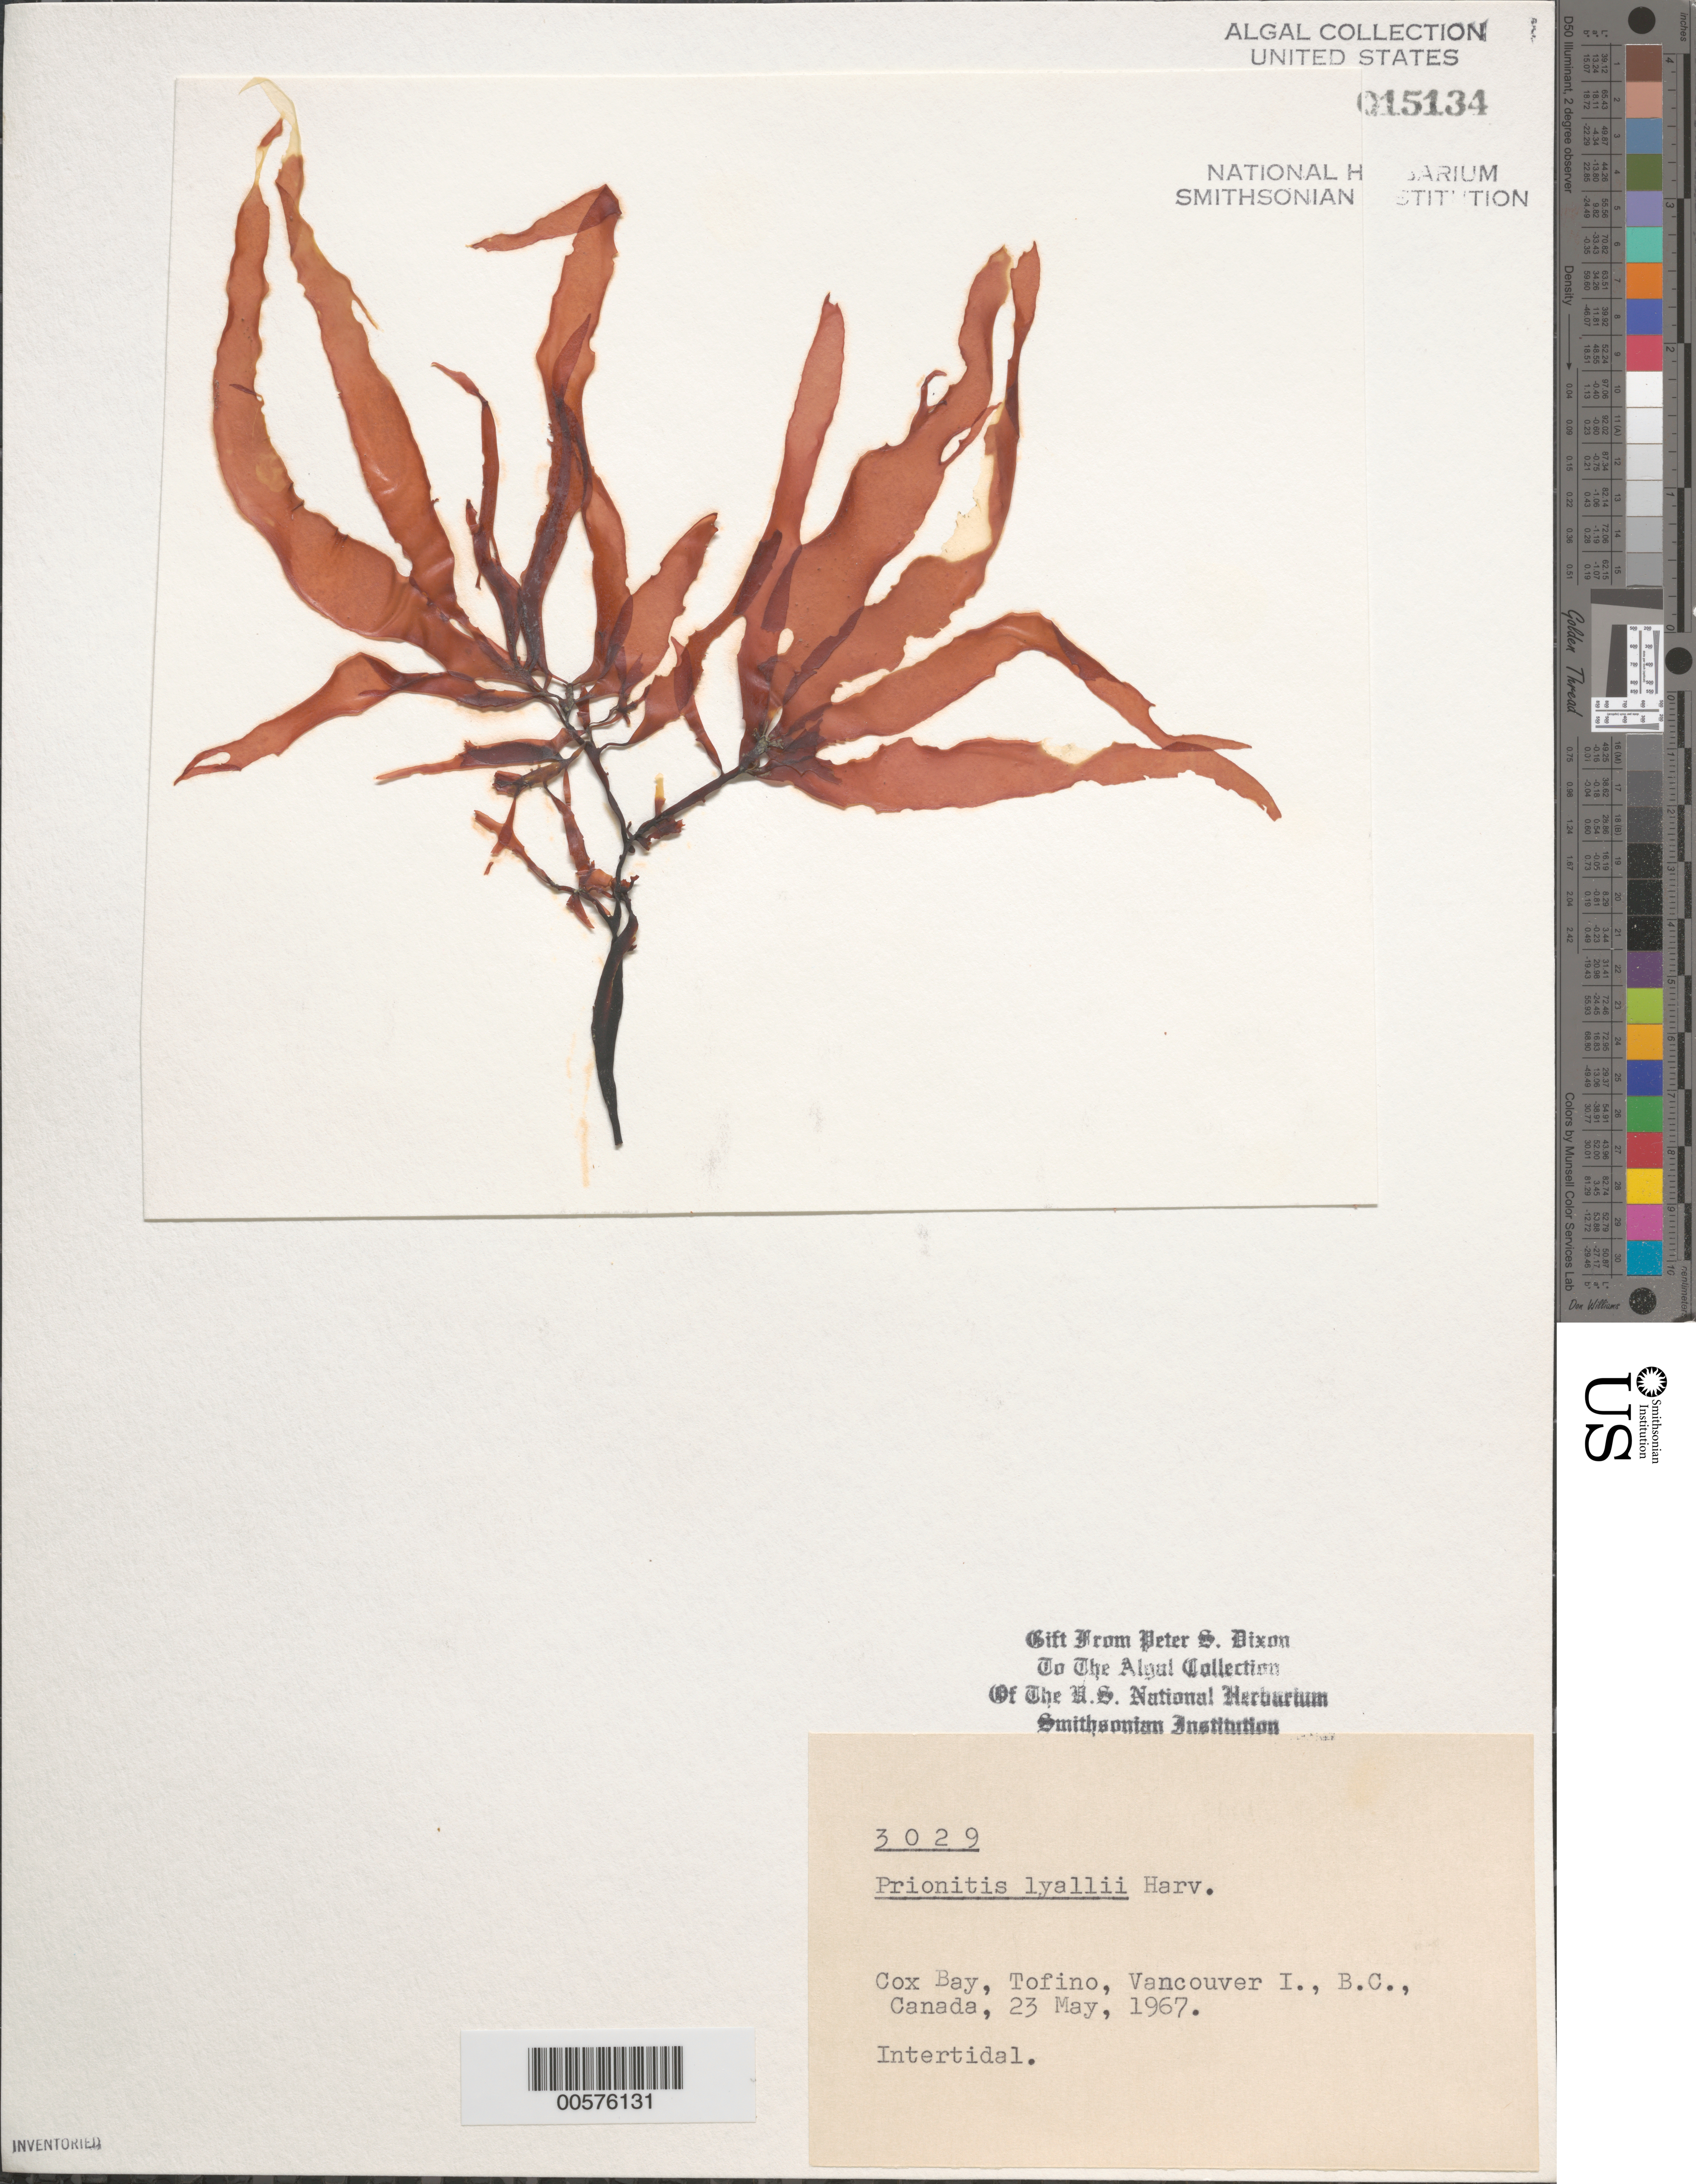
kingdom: Plantae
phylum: Rhodophyta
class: Florideophyceae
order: Cryptonemiales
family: Cryptonemiaceae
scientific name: Prionitis sternbergii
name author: (C. Agardh) J. Agardh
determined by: Algae name updating Project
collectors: P. S. Dixon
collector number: PSD 3029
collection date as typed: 23 May 1967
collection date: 1967-05-23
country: Canada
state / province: British Columbia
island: Vancouver Island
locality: Cox Bay, Tofino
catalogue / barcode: US 15134